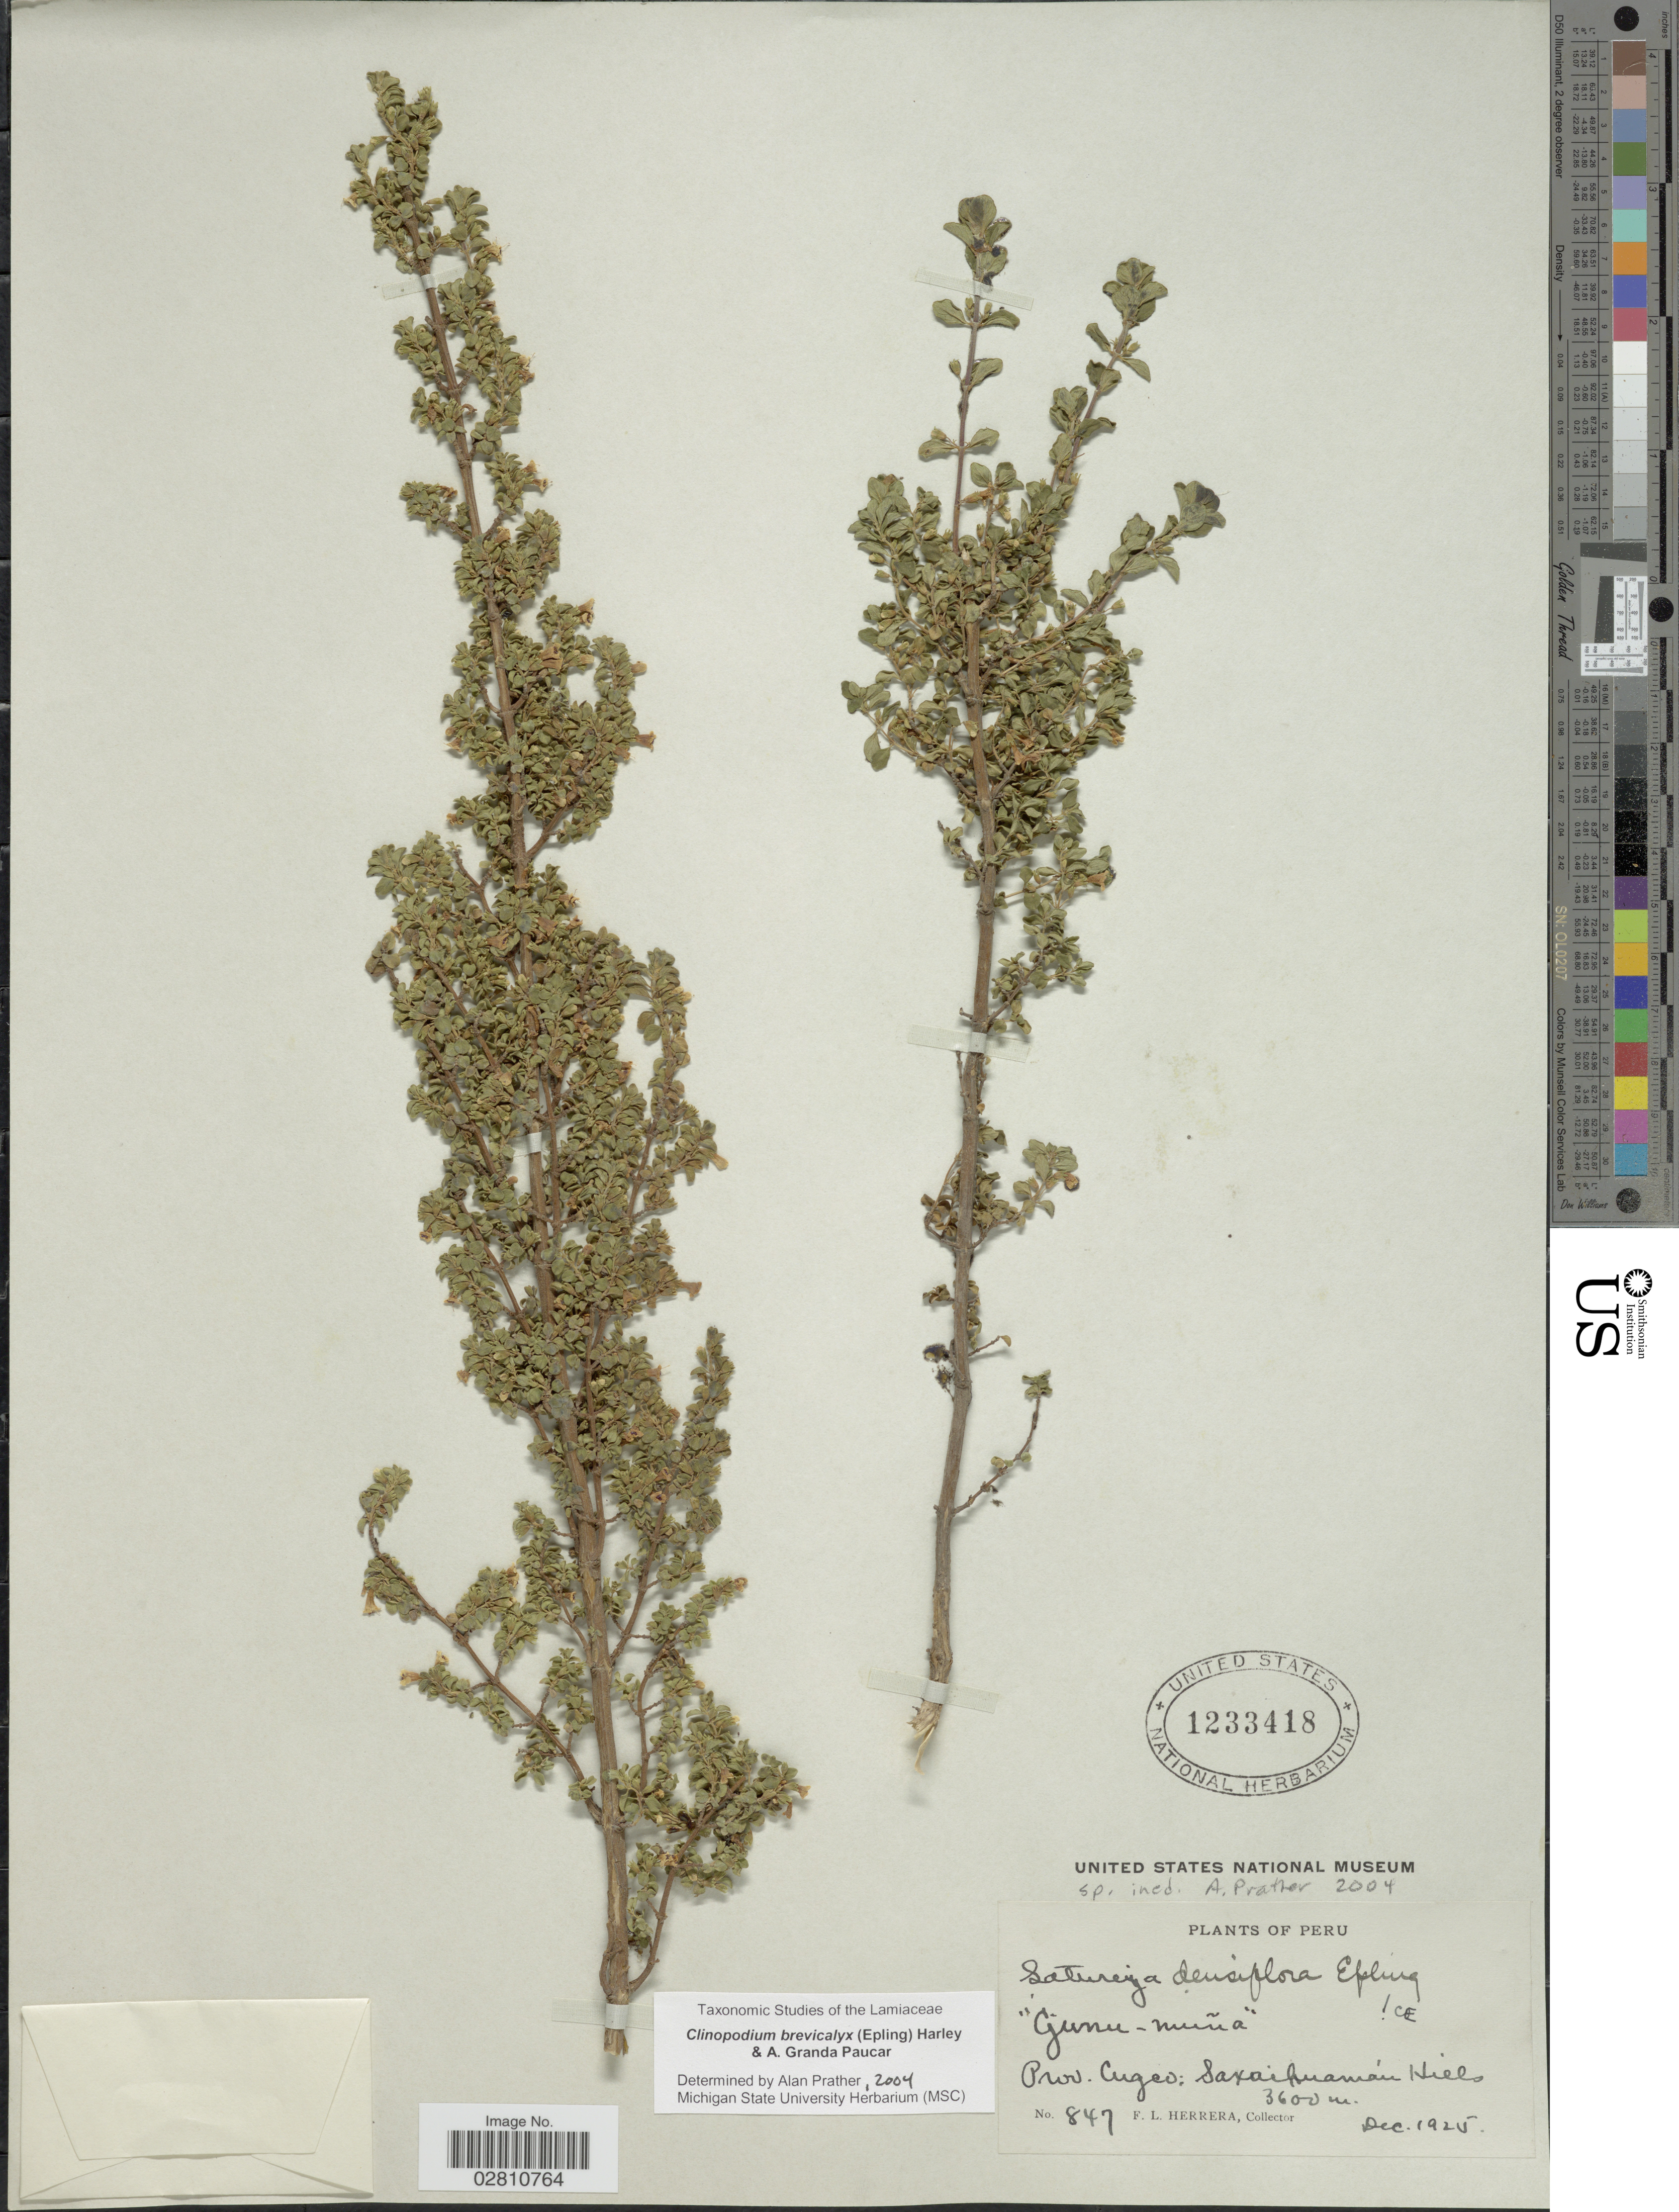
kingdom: Plantae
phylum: Tracheophyta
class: Magnoliopsida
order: Lamiales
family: Lamiaceae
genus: Clinopodium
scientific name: Clinopodium brevicalyx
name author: (Epling) Harley & A. Granda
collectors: F. L. Herrera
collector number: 847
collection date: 1925-12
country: Peru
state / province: Cusco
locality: Prov. Cusco: Saxaihuamán Hills.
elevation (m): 3600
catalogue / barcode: US 1233418